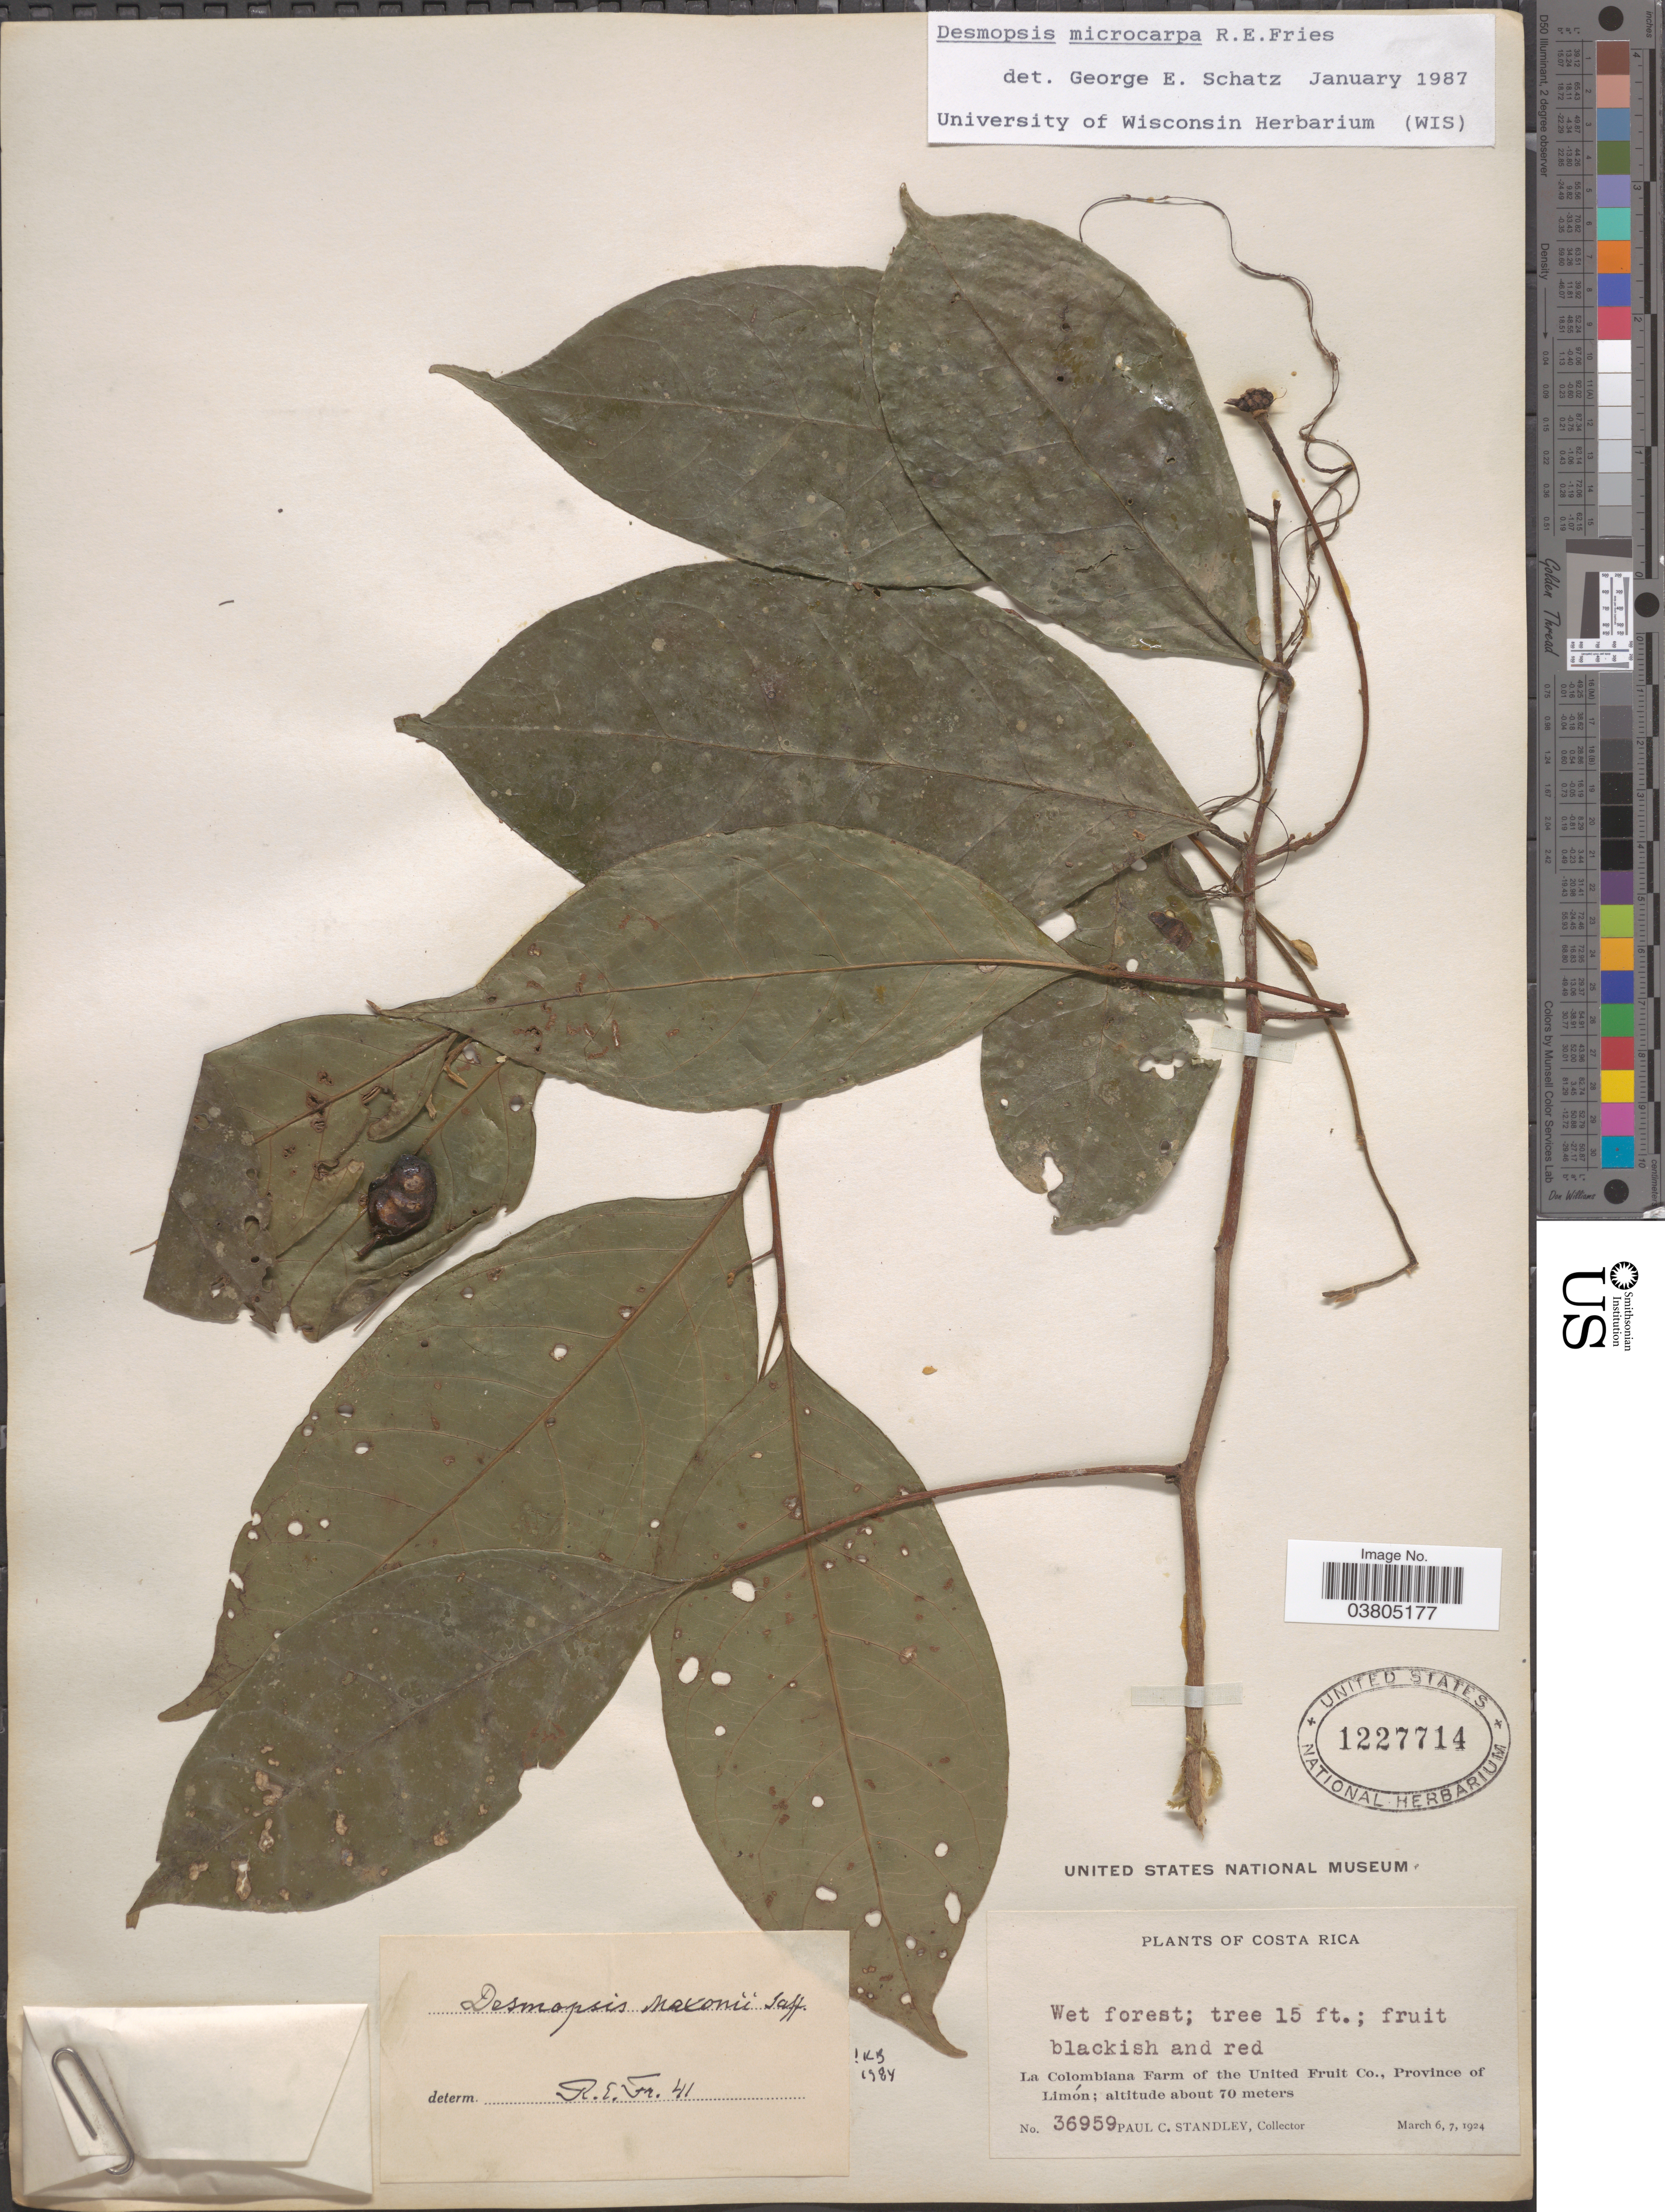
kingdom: Plantae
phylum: Tracheophyta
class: Magnoliopsida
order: Magnoliales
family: Annonaceae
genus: Desmopsis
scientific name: Desmopsis microcarpa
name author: R.E. Fr.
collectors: P. C. Standley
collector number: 36959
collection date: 1924-03-06/1924-03-07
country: Costa Rica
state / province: Limón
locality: La Colombiana Farm of the United Fruit Co.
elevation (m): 70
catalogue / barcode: US 1227714